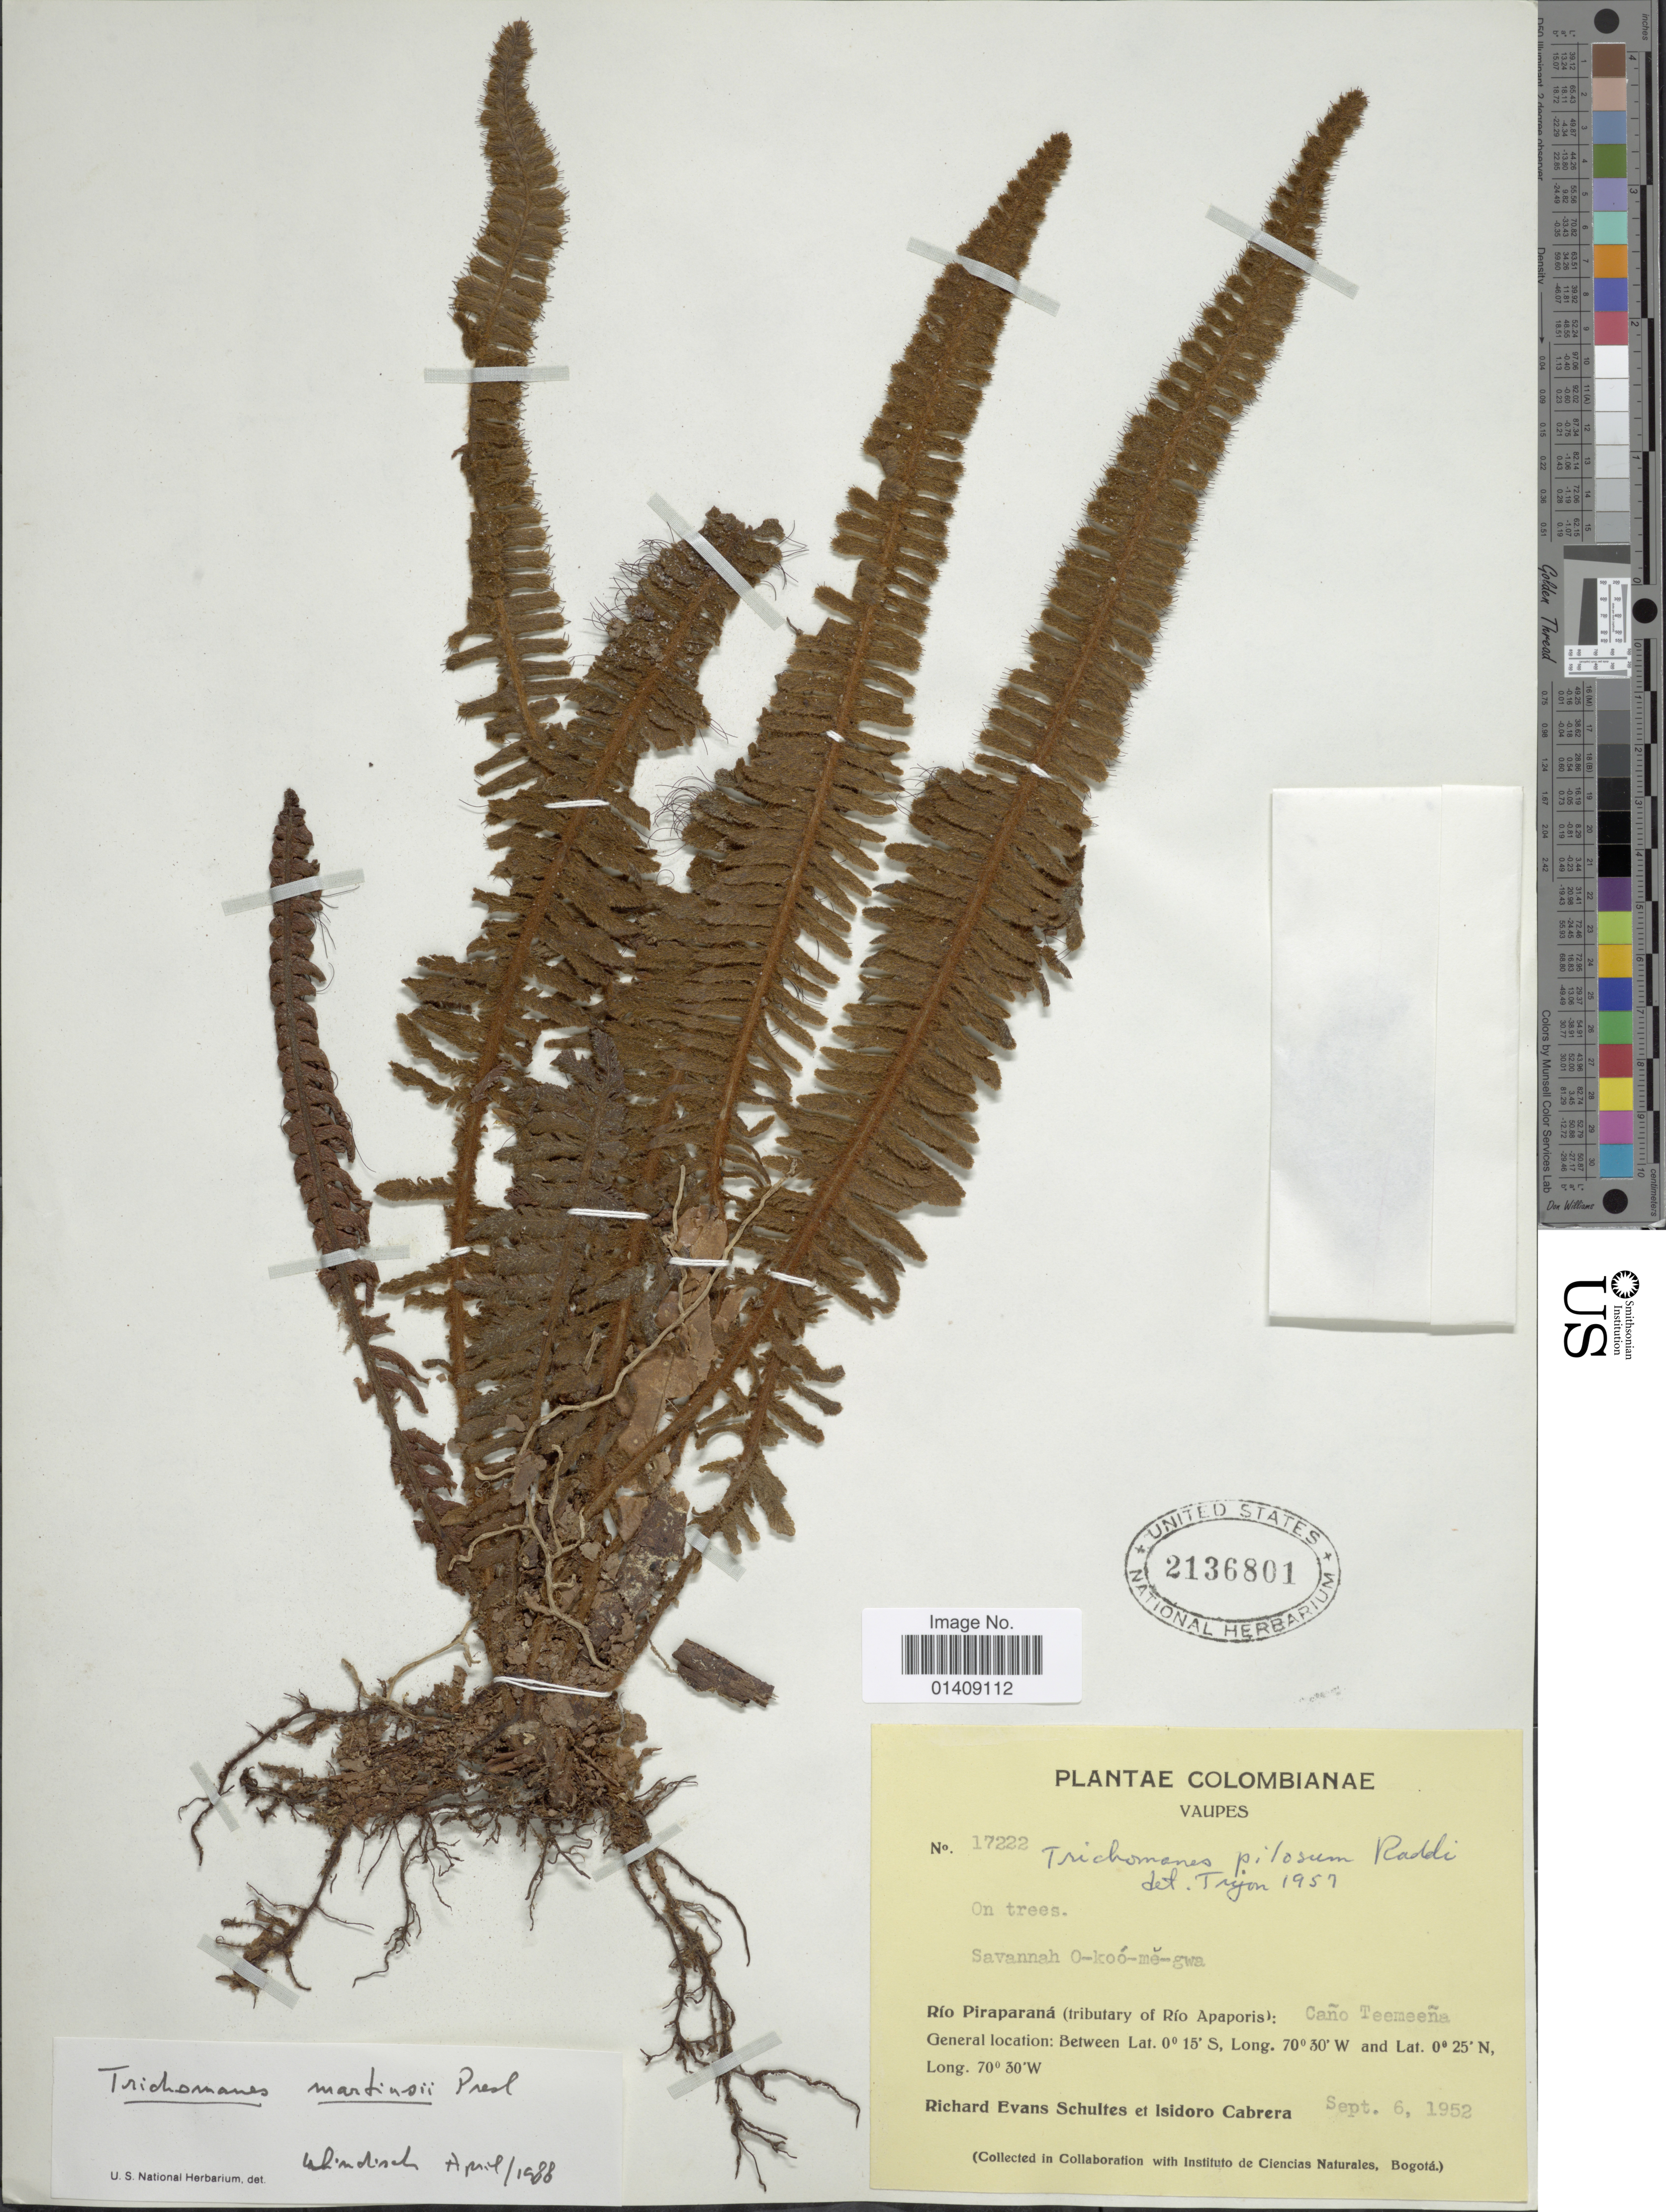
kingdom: Plantae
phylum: Tracheophyta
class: Polypodiopsida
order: Hymenophyllales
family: Hymenophyllaceae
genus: Trichomanes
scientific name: Trichomanes martiusii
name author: C. Presl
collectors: R. E. Schultes & I. Cabrera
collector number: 17222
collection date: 1952-09-06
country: Colombia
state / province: Vaupés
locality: On trees. Savannah O-koó-mē-gwa. Río Piraparaná (tributary of Río Apaporis); Caño Teemeeña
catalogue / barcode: US 2136801